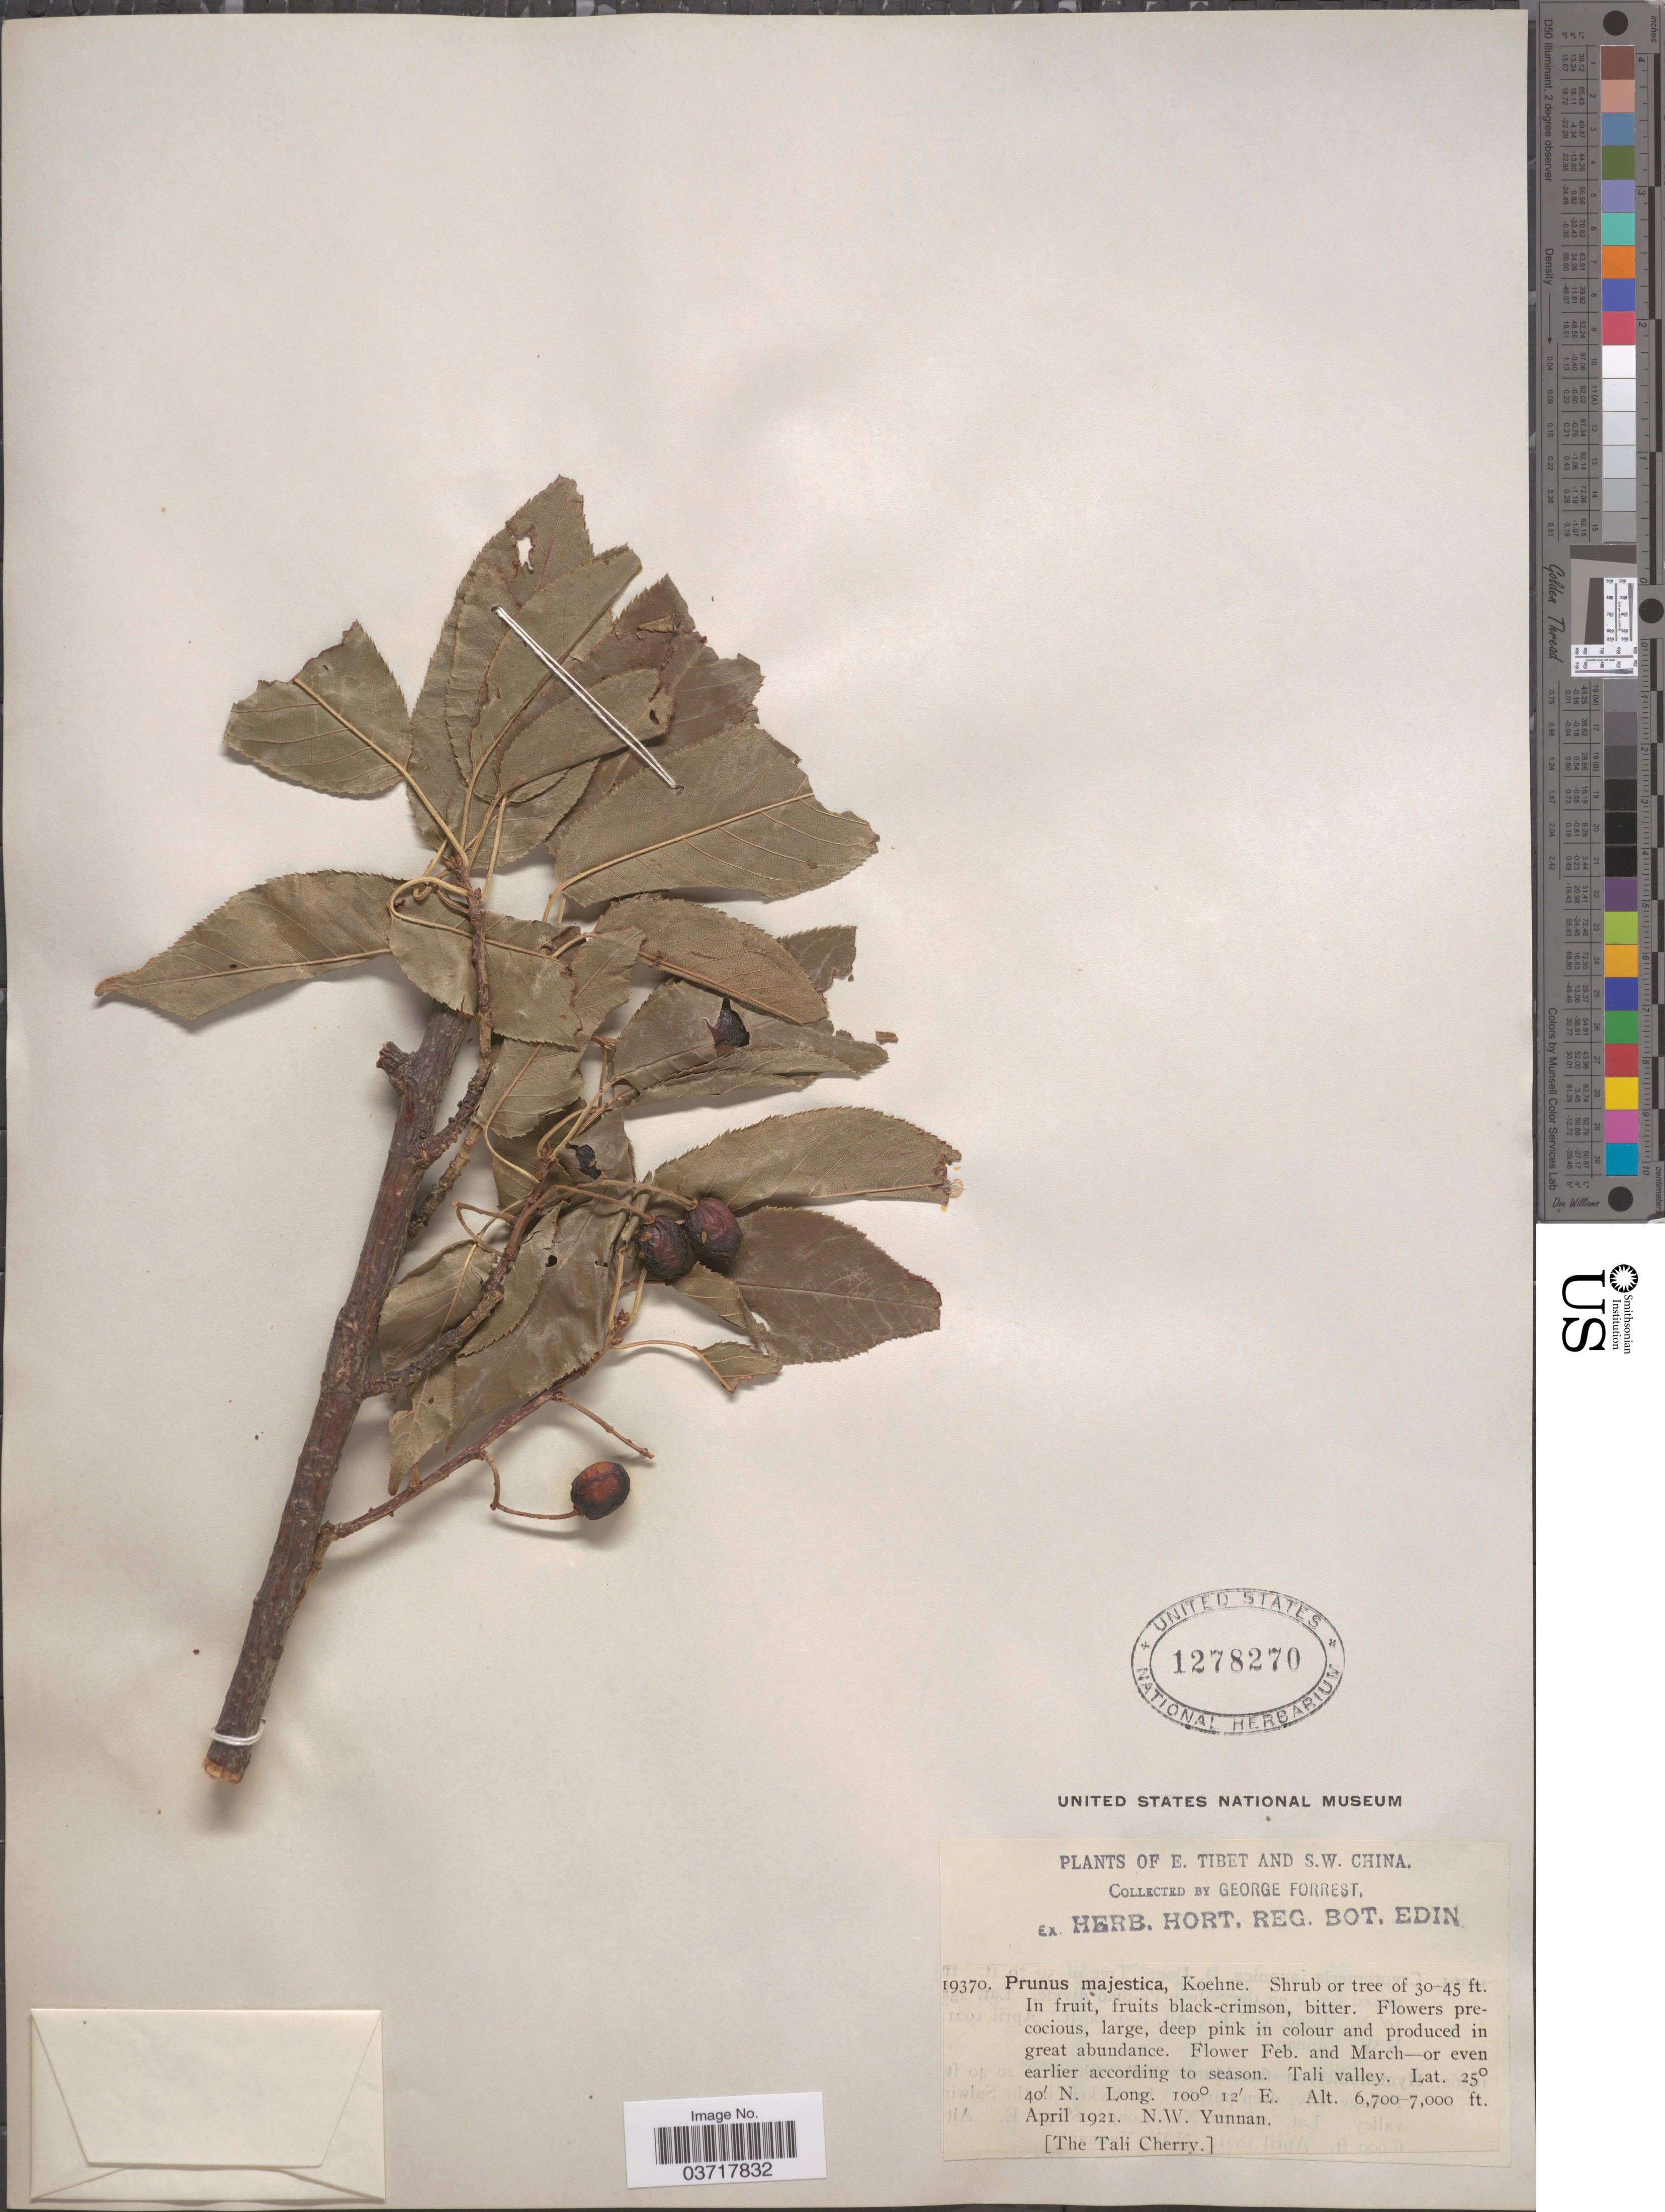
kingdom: Plantae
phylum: Tracheophyta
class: Magnoliopsida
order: Rosales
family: Rosaceae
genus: Prunus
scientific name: Prunus majestica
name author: Koehne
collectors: G. Forrest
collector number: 19370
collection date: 1921-04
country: China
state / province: Yunnan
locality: S.W. China. Tali valley. N.W. Yunnan.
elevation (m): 2042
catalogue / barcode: US 1278270